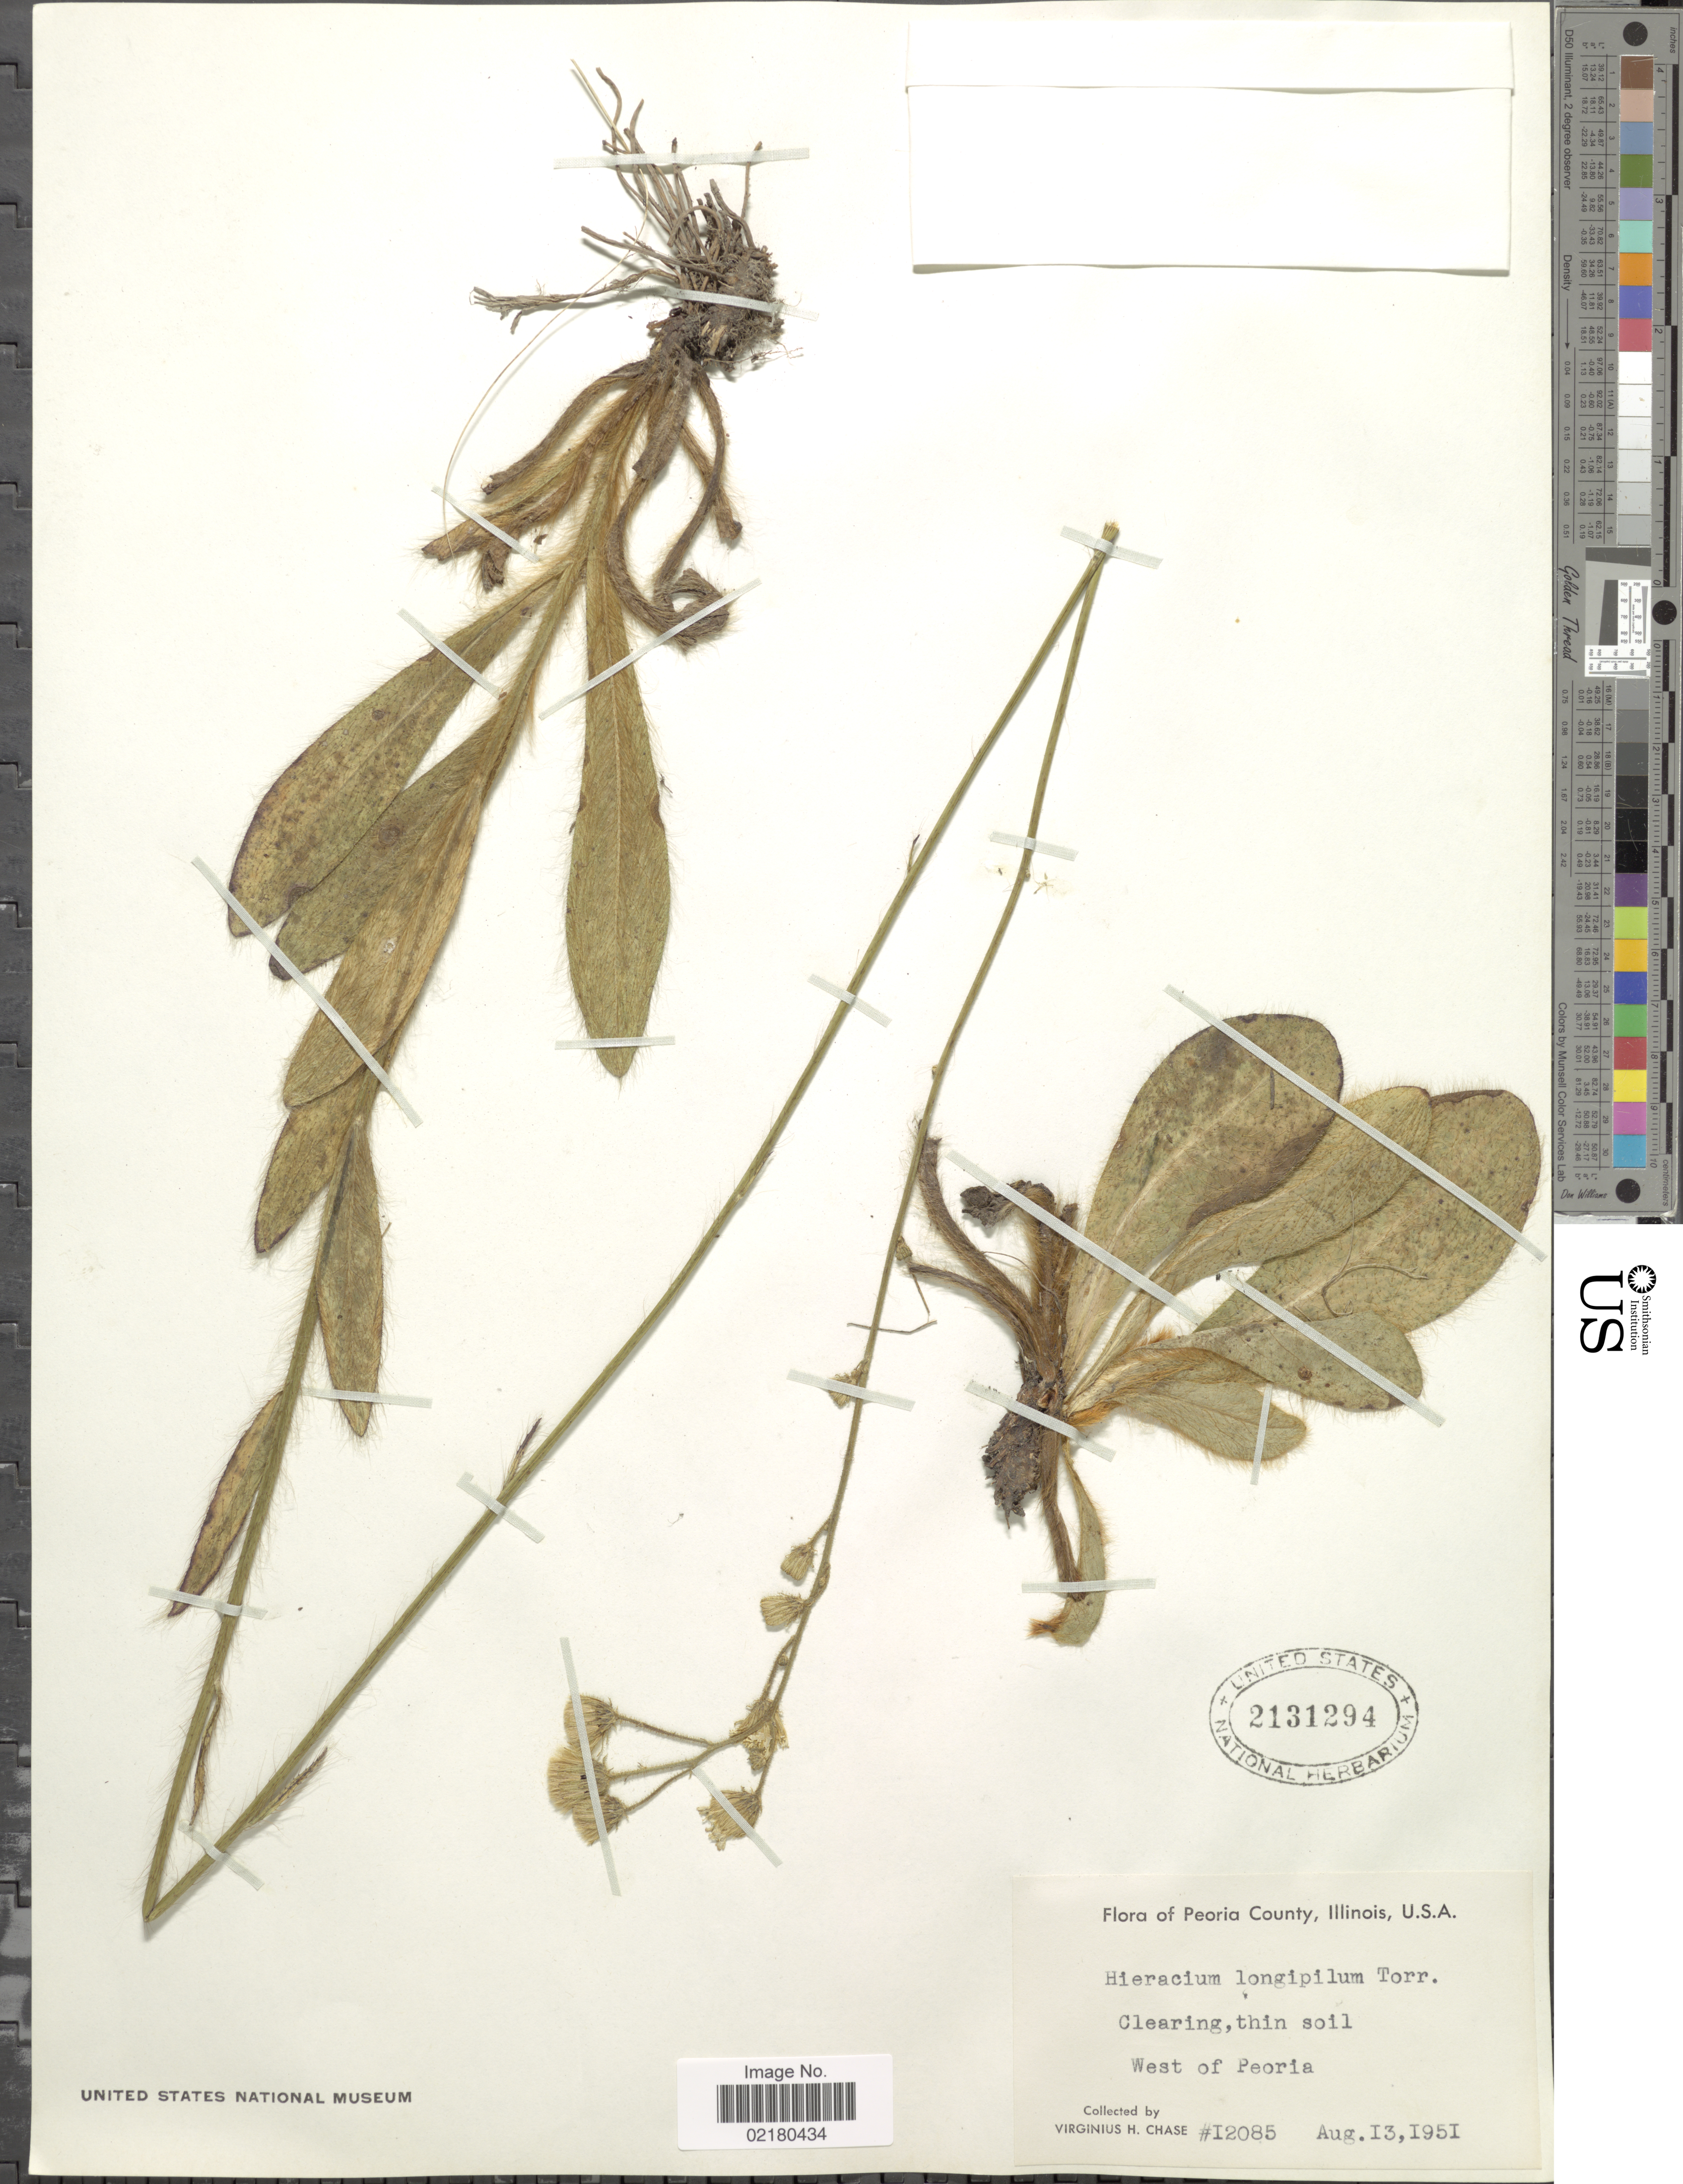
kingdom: Plantae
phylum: Tracheophyta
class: Magnoliopsida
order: Asterales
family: Asteraceae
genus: Hieracium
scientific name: Hieracium longipilum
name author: Torr. ex Hook.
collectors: V. H. Chase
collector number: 12085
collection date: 1951-08-13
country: United States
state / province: Illinois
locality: Peoria County: Clearing thin soil, West of Peoria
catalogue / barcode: US 2131294